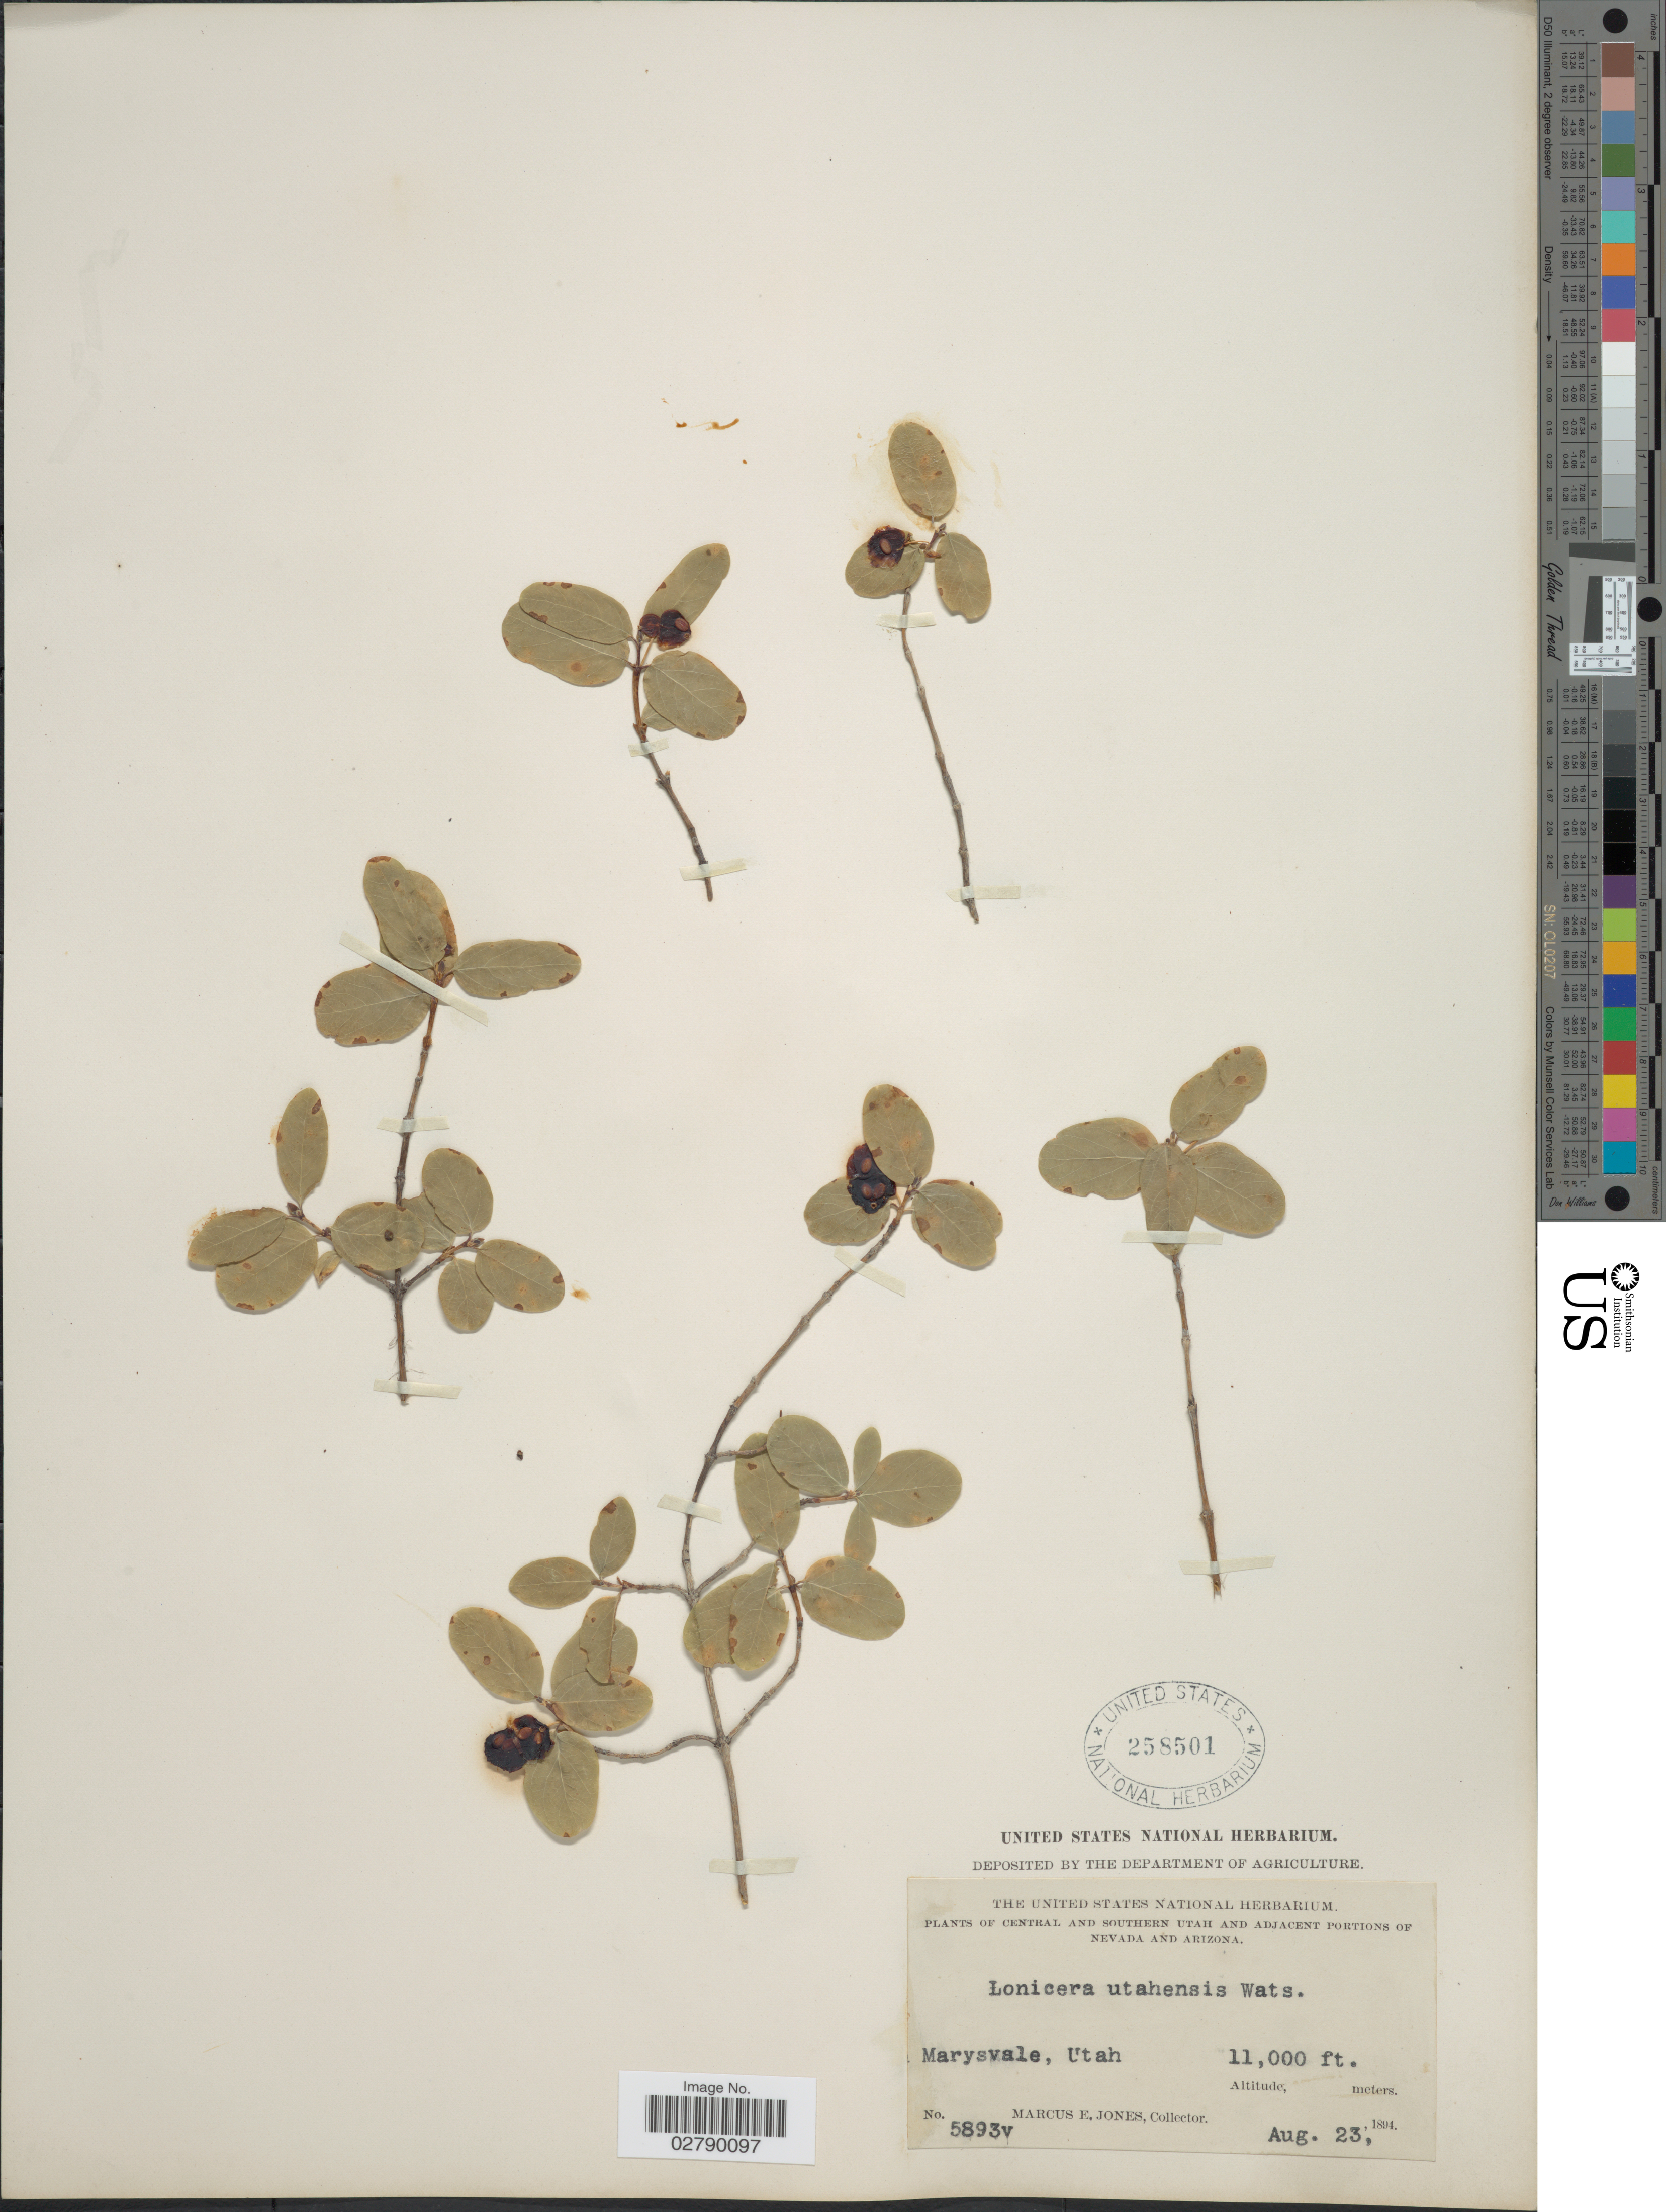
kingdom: Plantae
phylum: Tracheophyta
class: Magnoliopsida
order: Dipsacales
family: Caprifoliaceae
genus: Lonicera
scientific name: Lonicera utahensis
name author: S. Watson in C. King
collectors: M. E. Jones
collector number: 5893v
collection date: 1894-08-23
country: United States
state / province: Utah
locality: Central and Southern Utah. Marysvale.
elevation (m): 3353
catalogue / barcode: US 258501